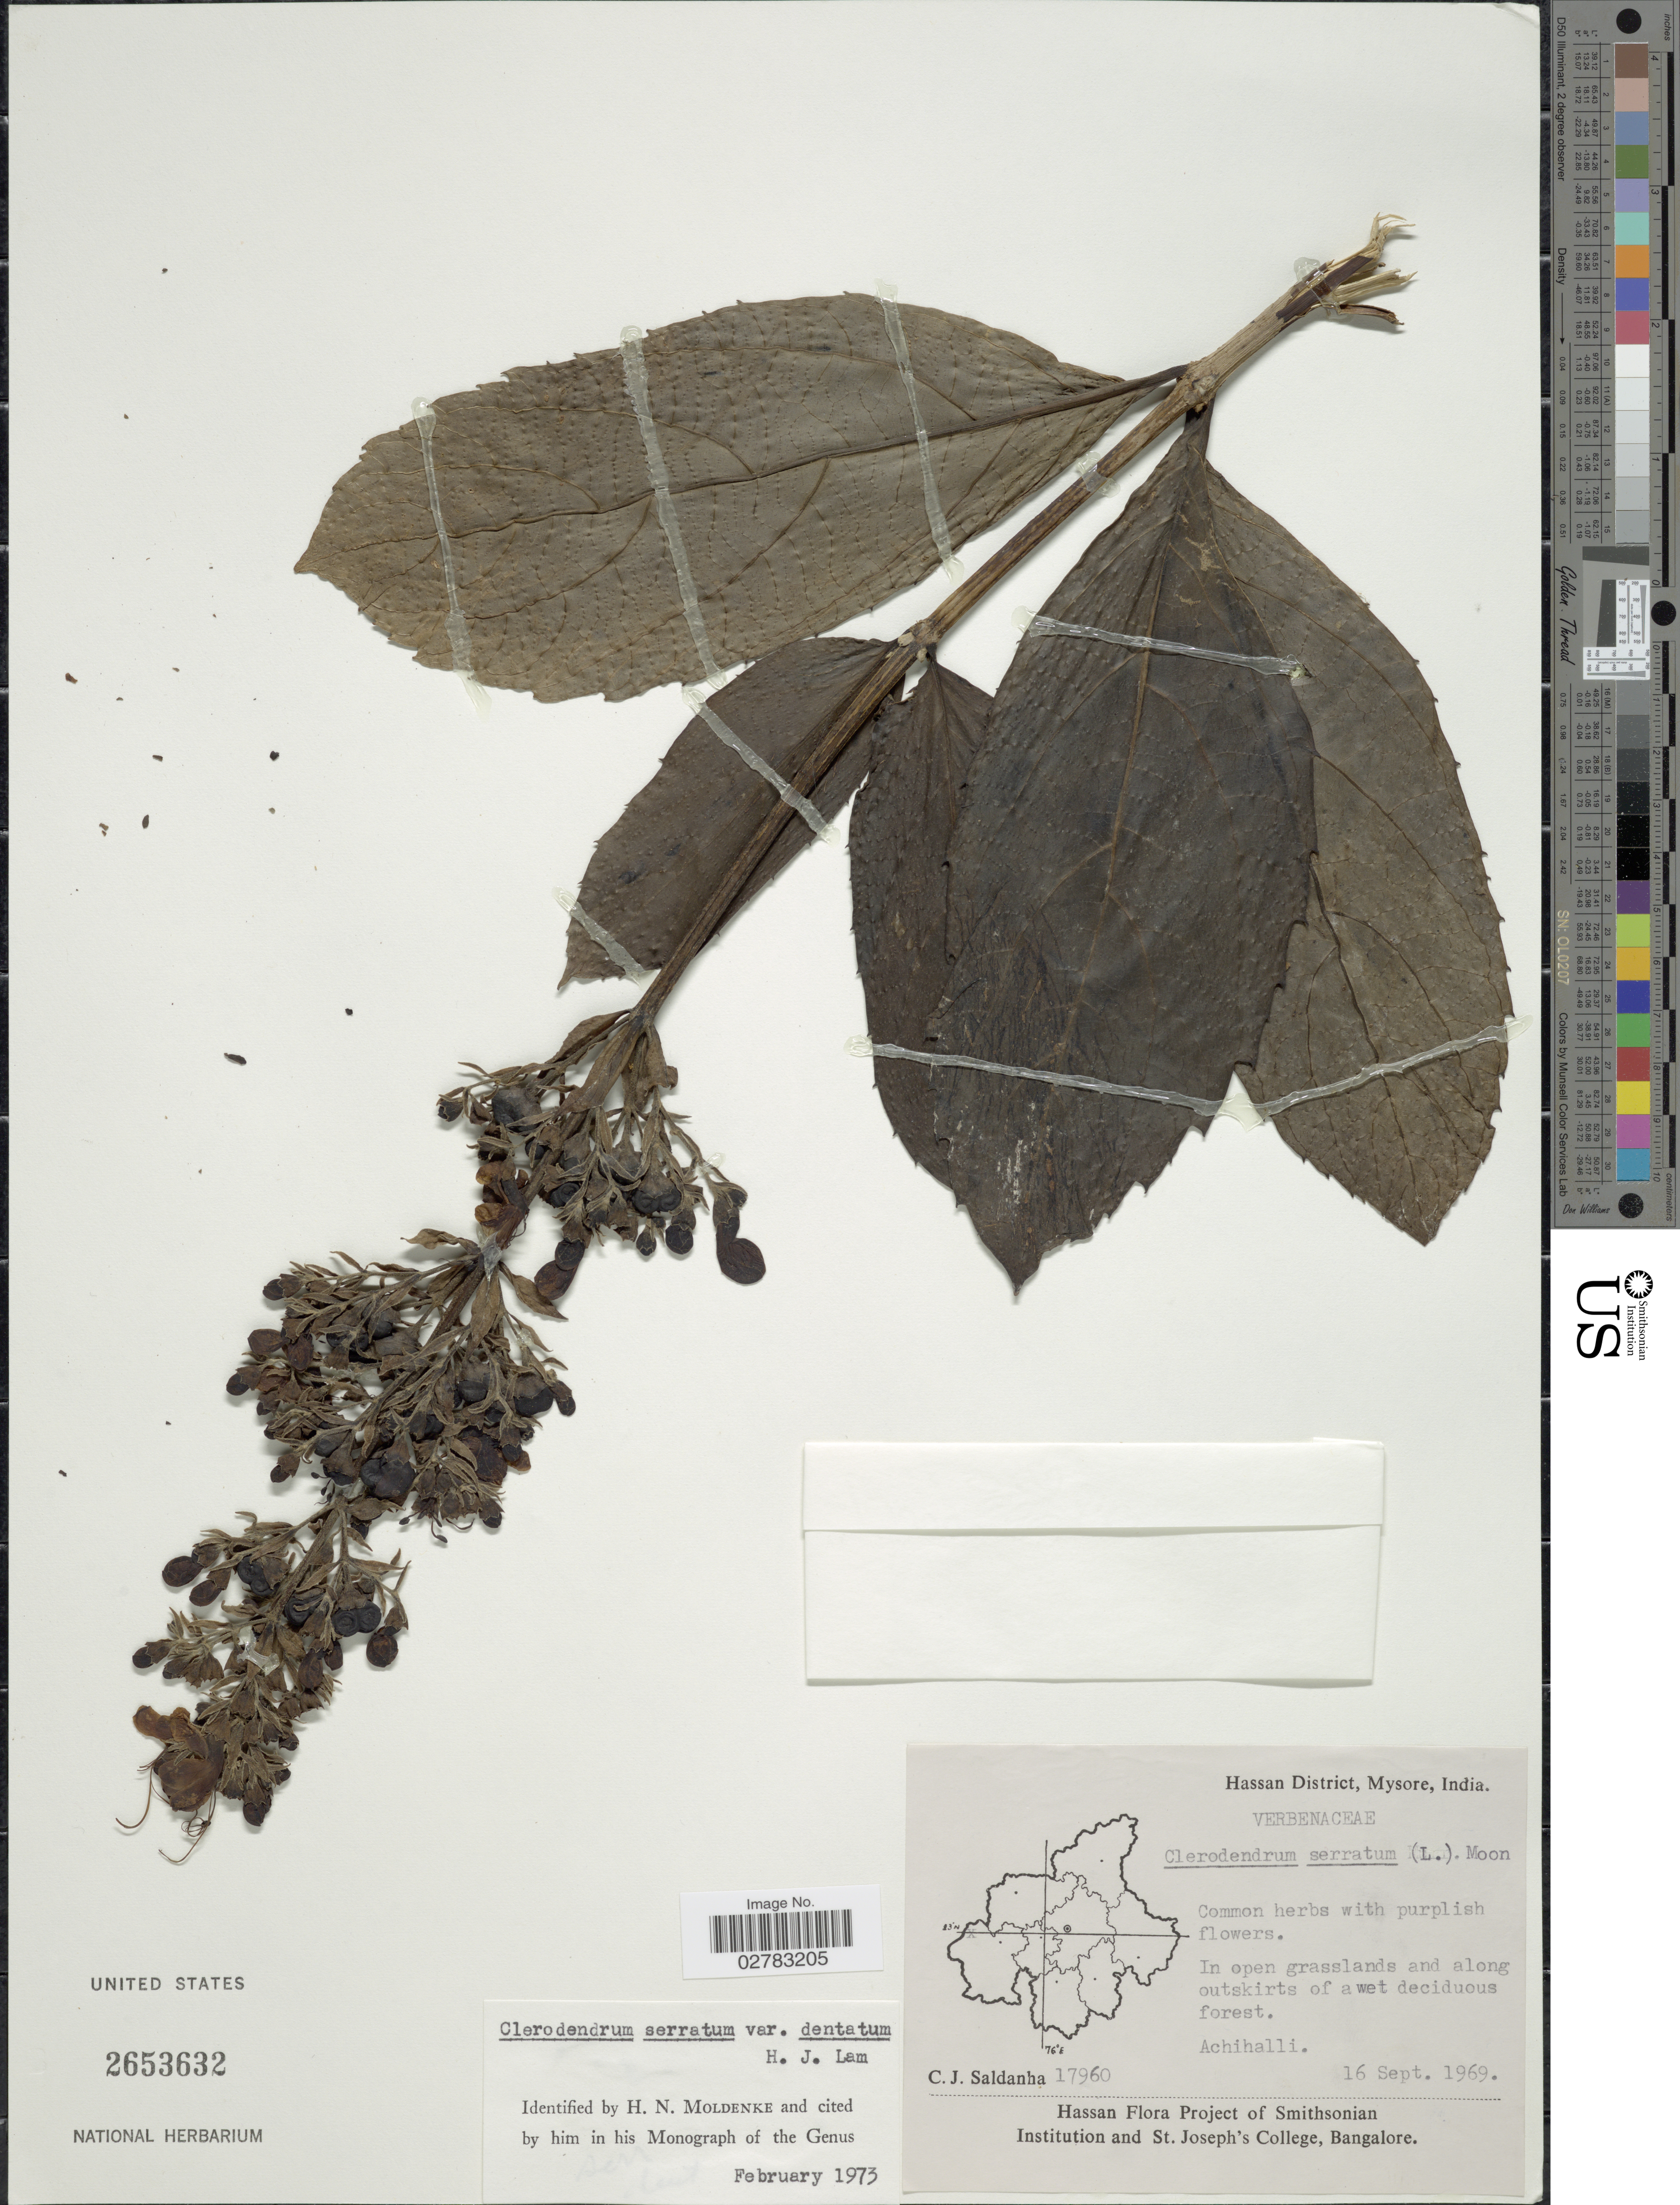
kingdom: Plantae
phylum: Tracheophyta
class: Magnoliopsida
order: Lamiales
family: Lamiaceae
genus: Clerodendrum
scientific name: Clerodendrum serratum var. dentatum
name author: H.J. Lam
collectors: C. J. Saldanha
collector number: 17960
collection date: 1969-09-16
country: India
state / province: Karnataka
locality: Hassan District, Mysore. Achihalli.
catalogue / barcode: US 2653632